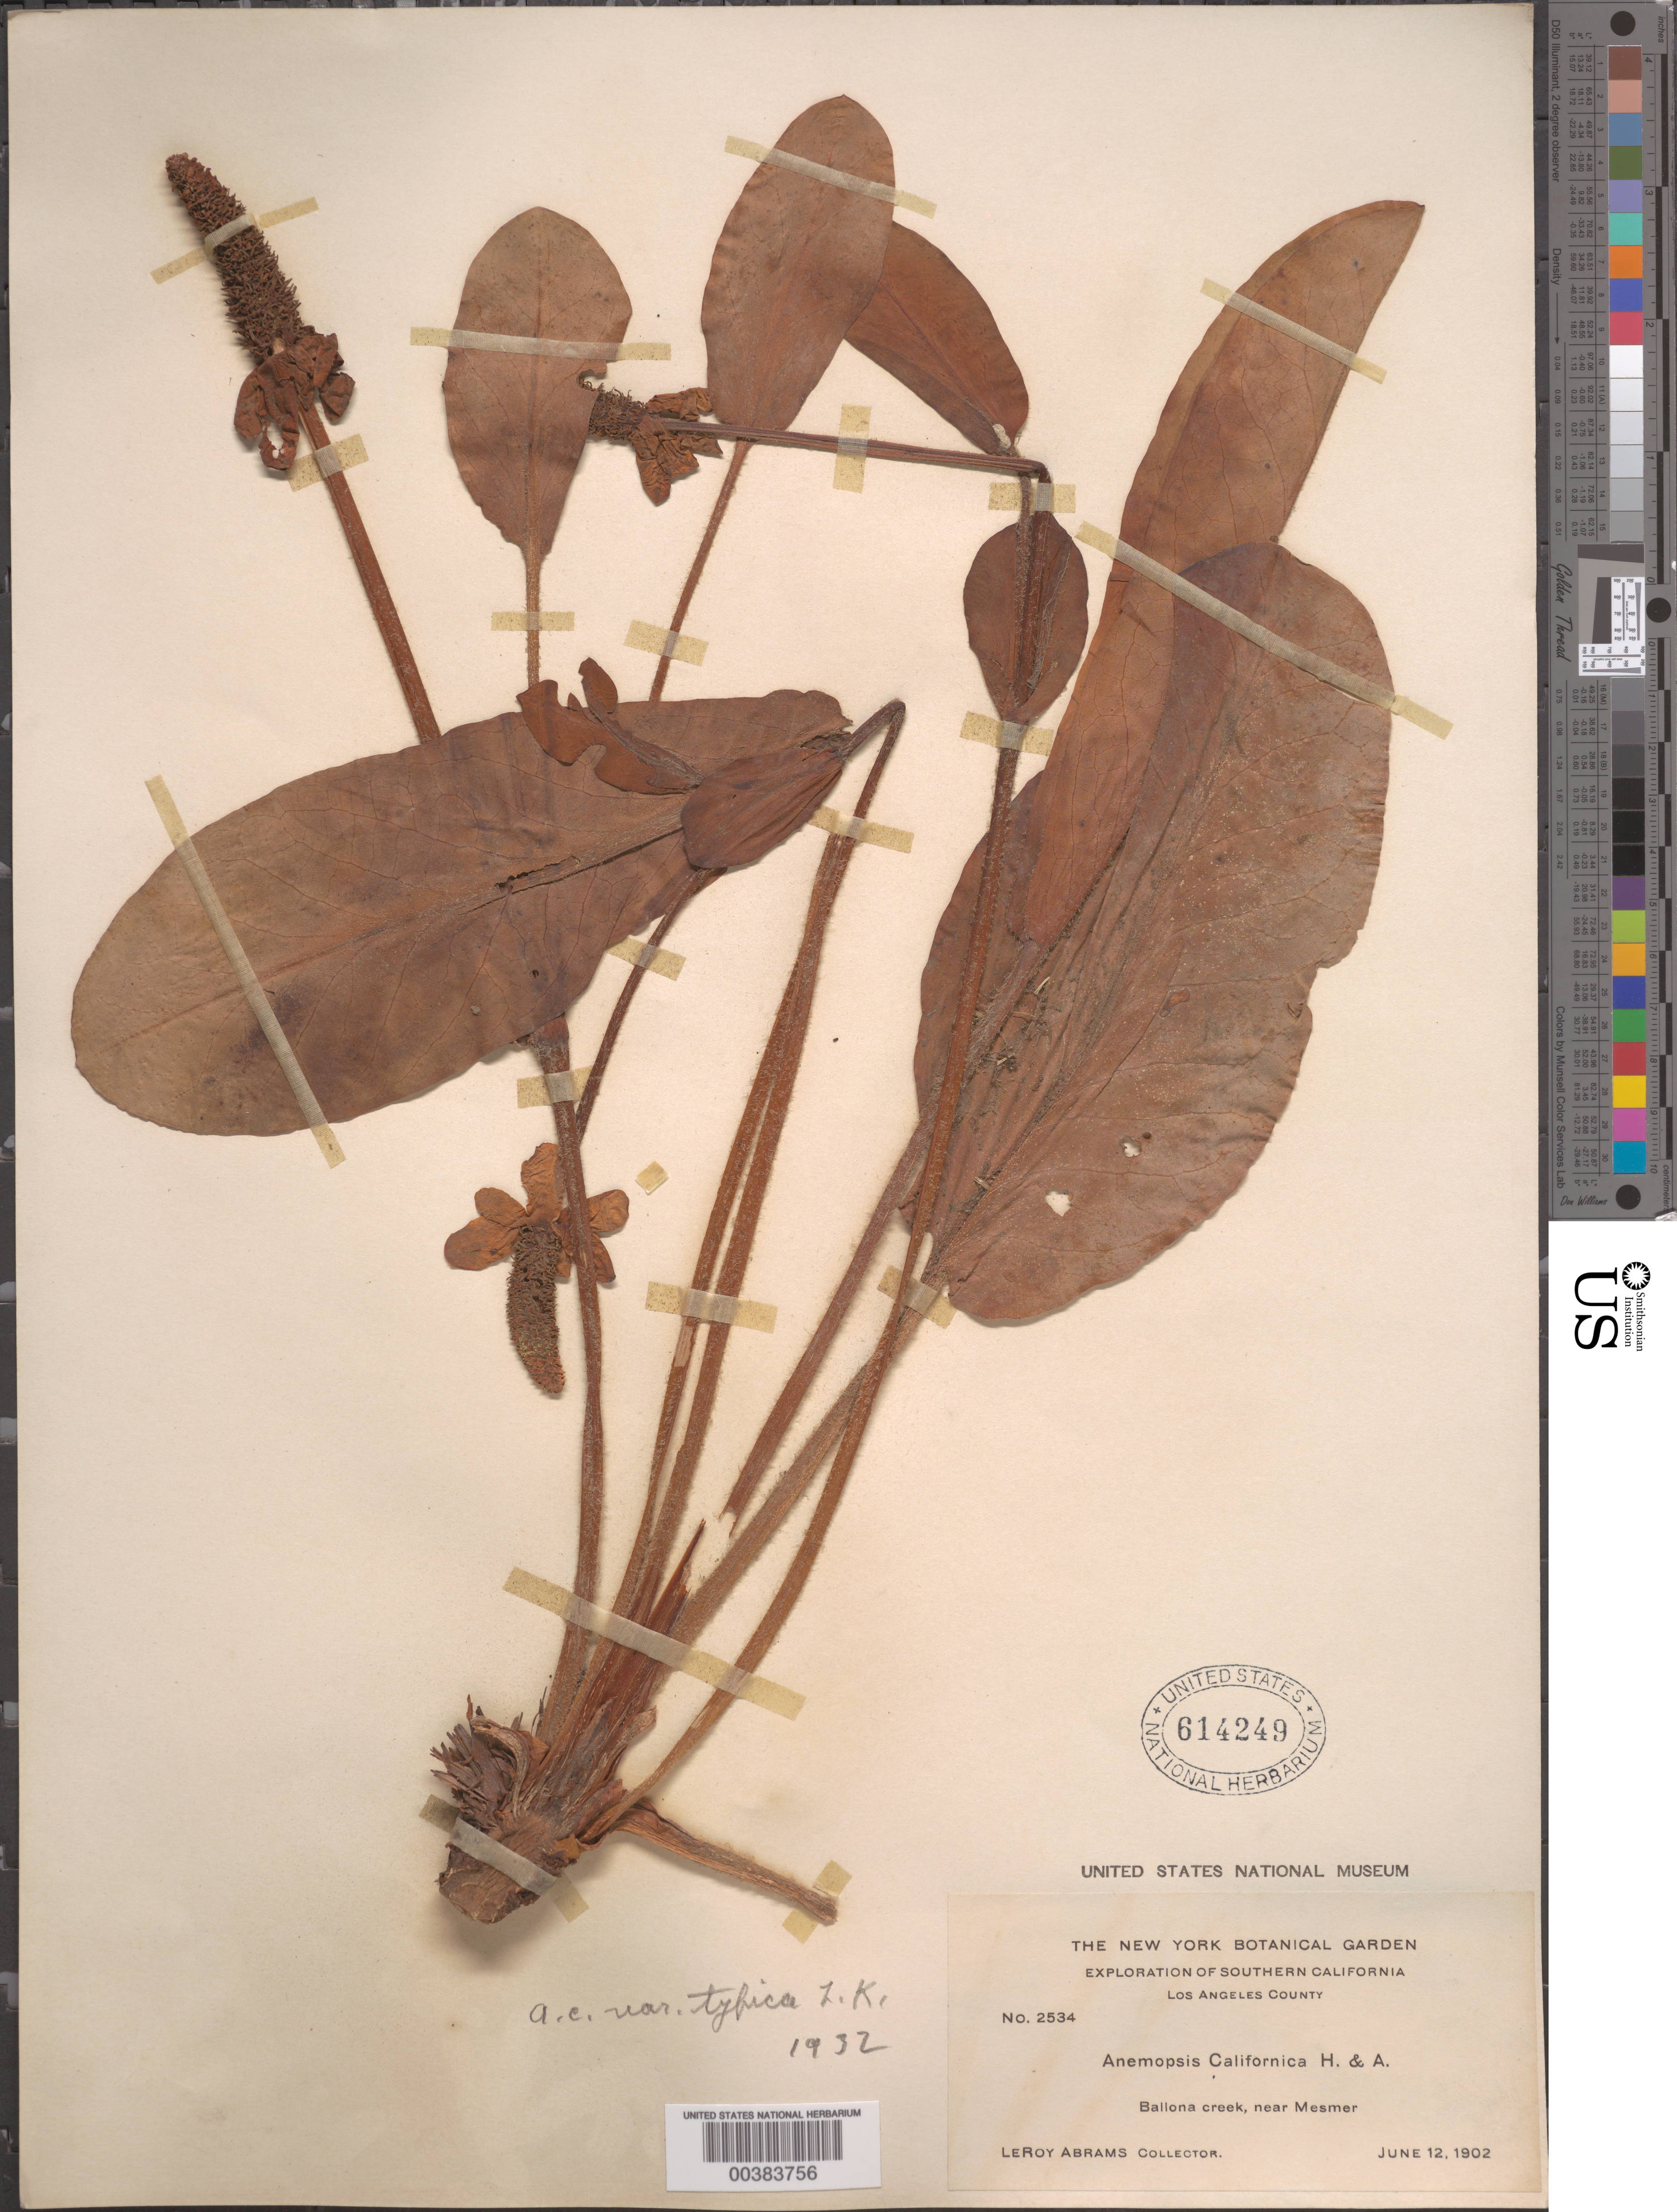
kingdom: Plantae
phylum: Tracheophyta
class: Magnoliopsida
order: Piperales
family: Saururaceae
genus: Anemopsis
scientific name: Anemopsis californica var. typica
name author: Kelso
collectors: L. Abrams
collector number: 2534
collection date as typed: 12 Jun 1902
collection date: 1902-06-12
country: United States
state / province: California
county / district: Los Angeles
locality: Ballona creek, near mesmer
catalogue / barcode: US 614249